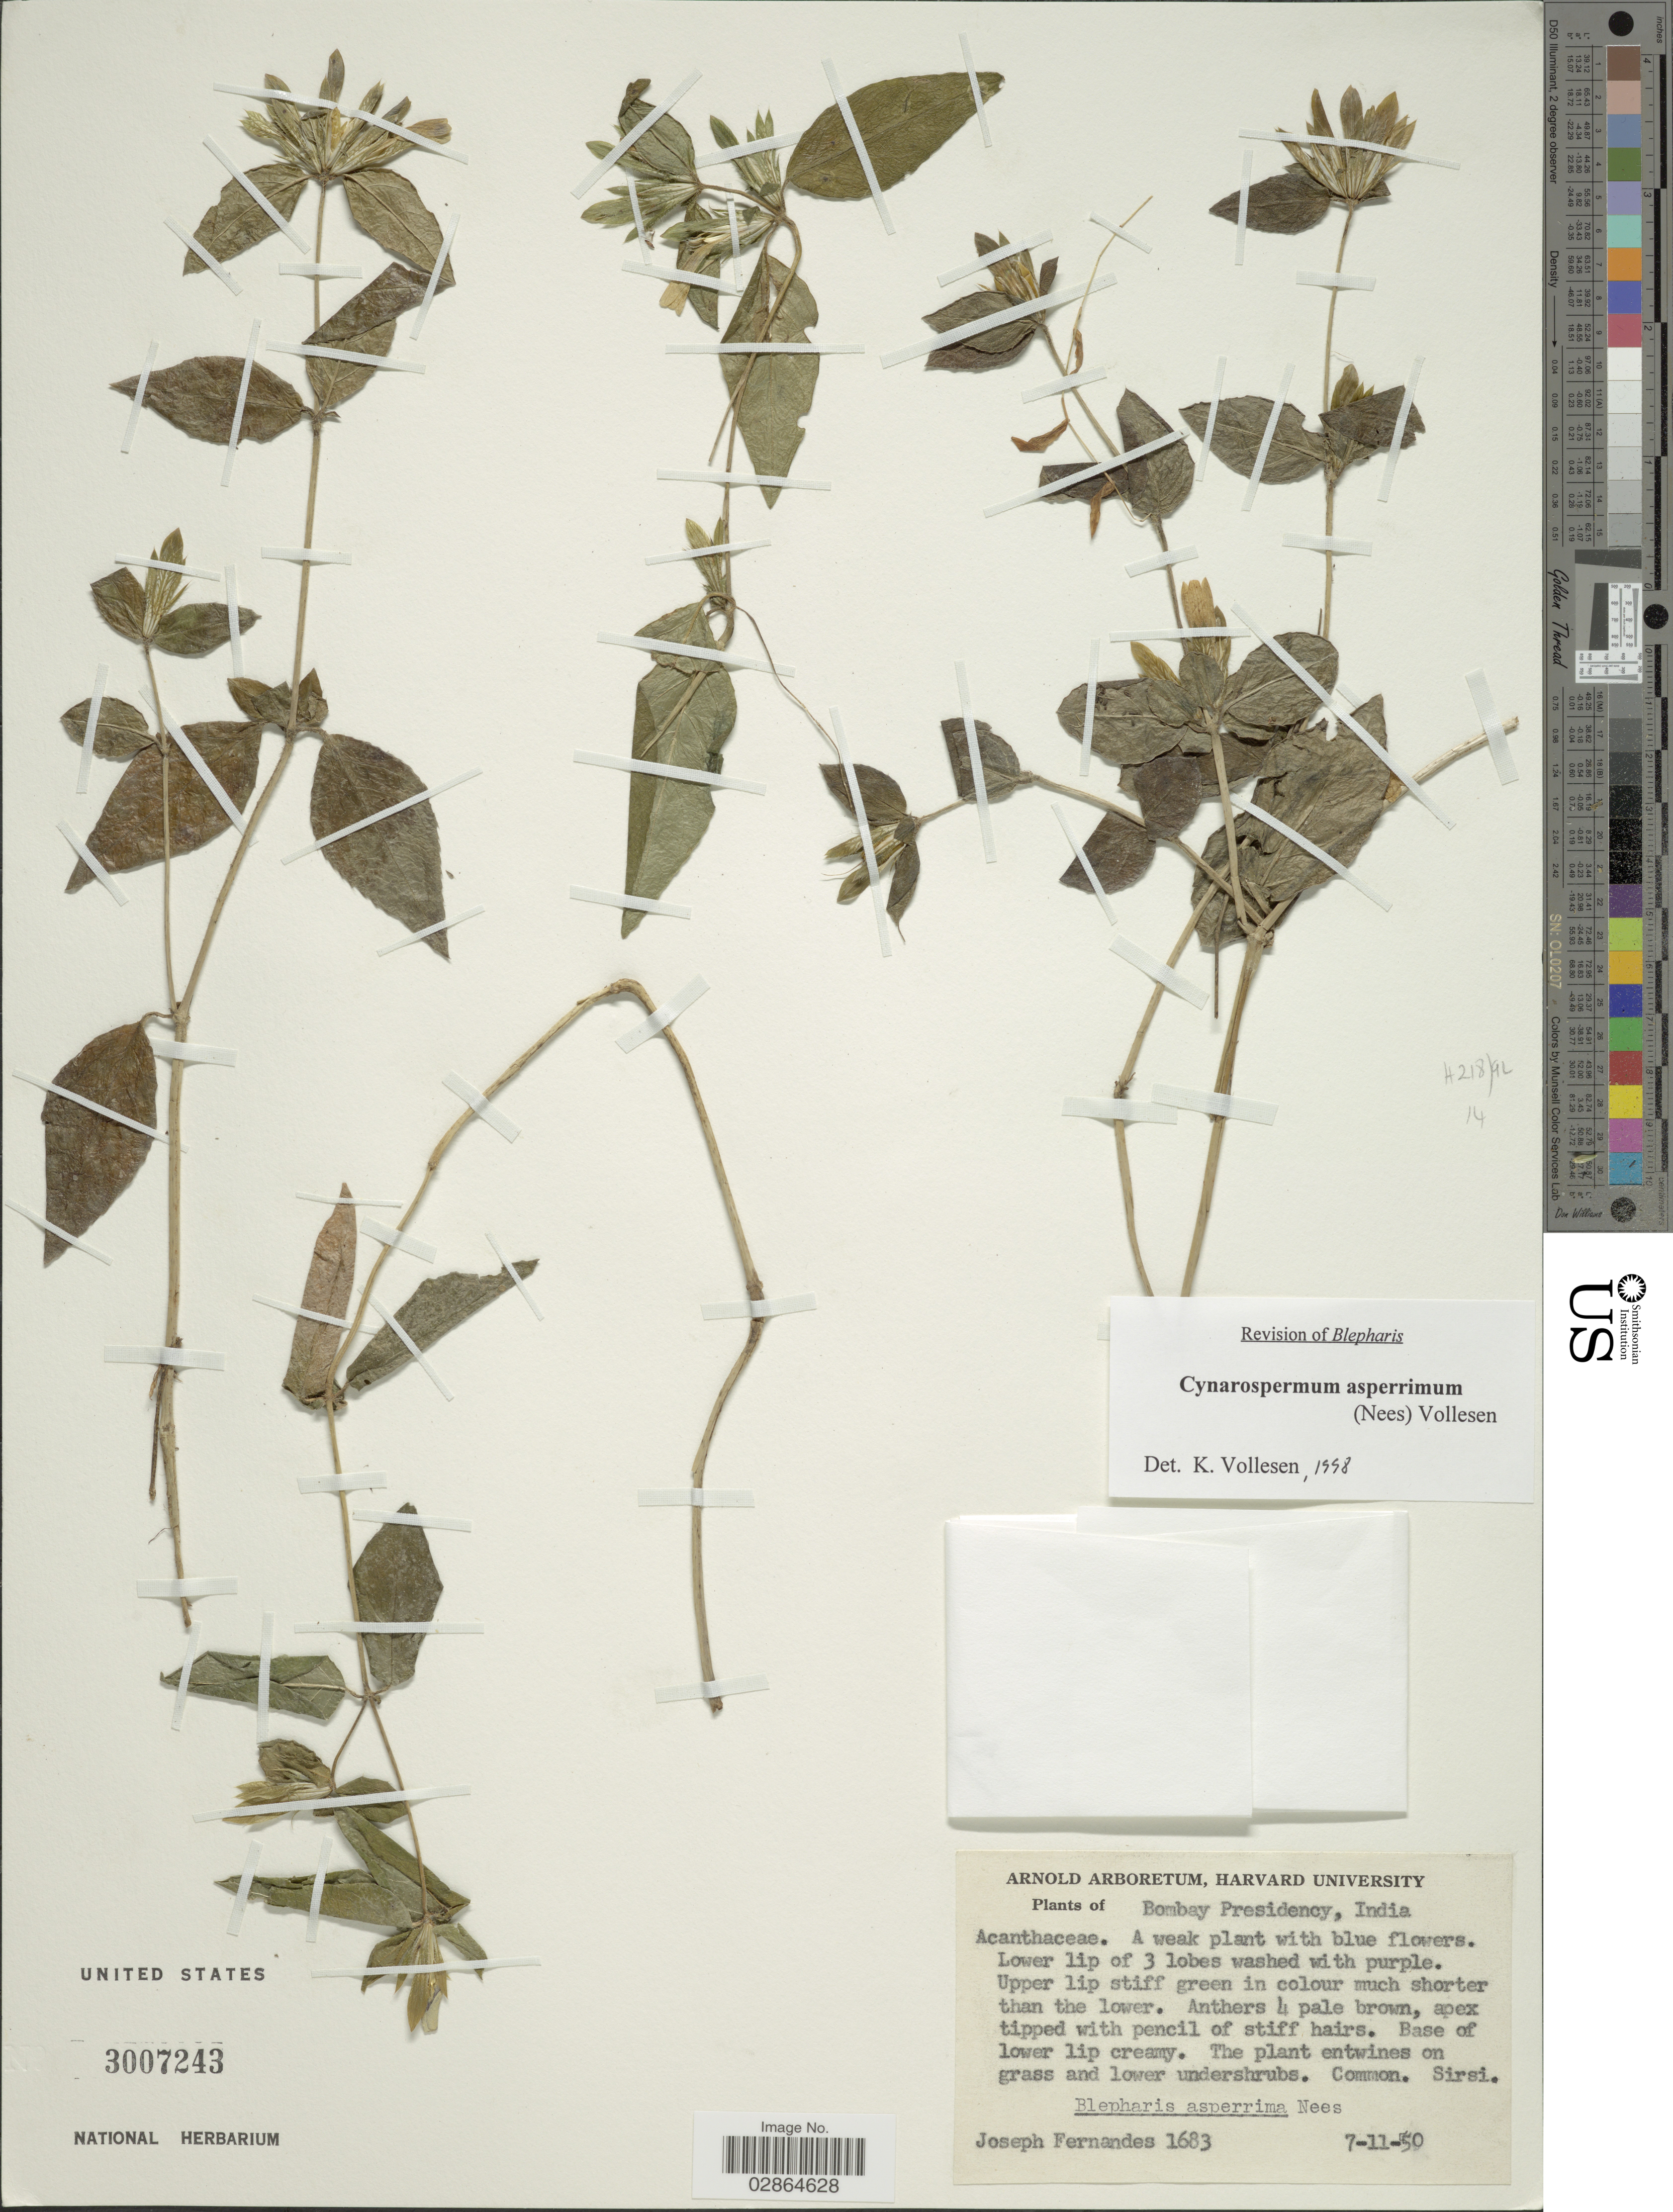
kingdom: Plantae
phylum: Tracheophyta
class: Magnoliopsida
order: Lamiales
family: Acanthaceae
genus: Blepharis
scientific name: Blepharis asperrima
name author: Nees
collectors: J. Fernandes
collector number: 1683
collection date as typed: Transcribed d/m/y: 7/11/50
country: India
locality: Bombay Presidency.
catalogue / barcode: US 3007243